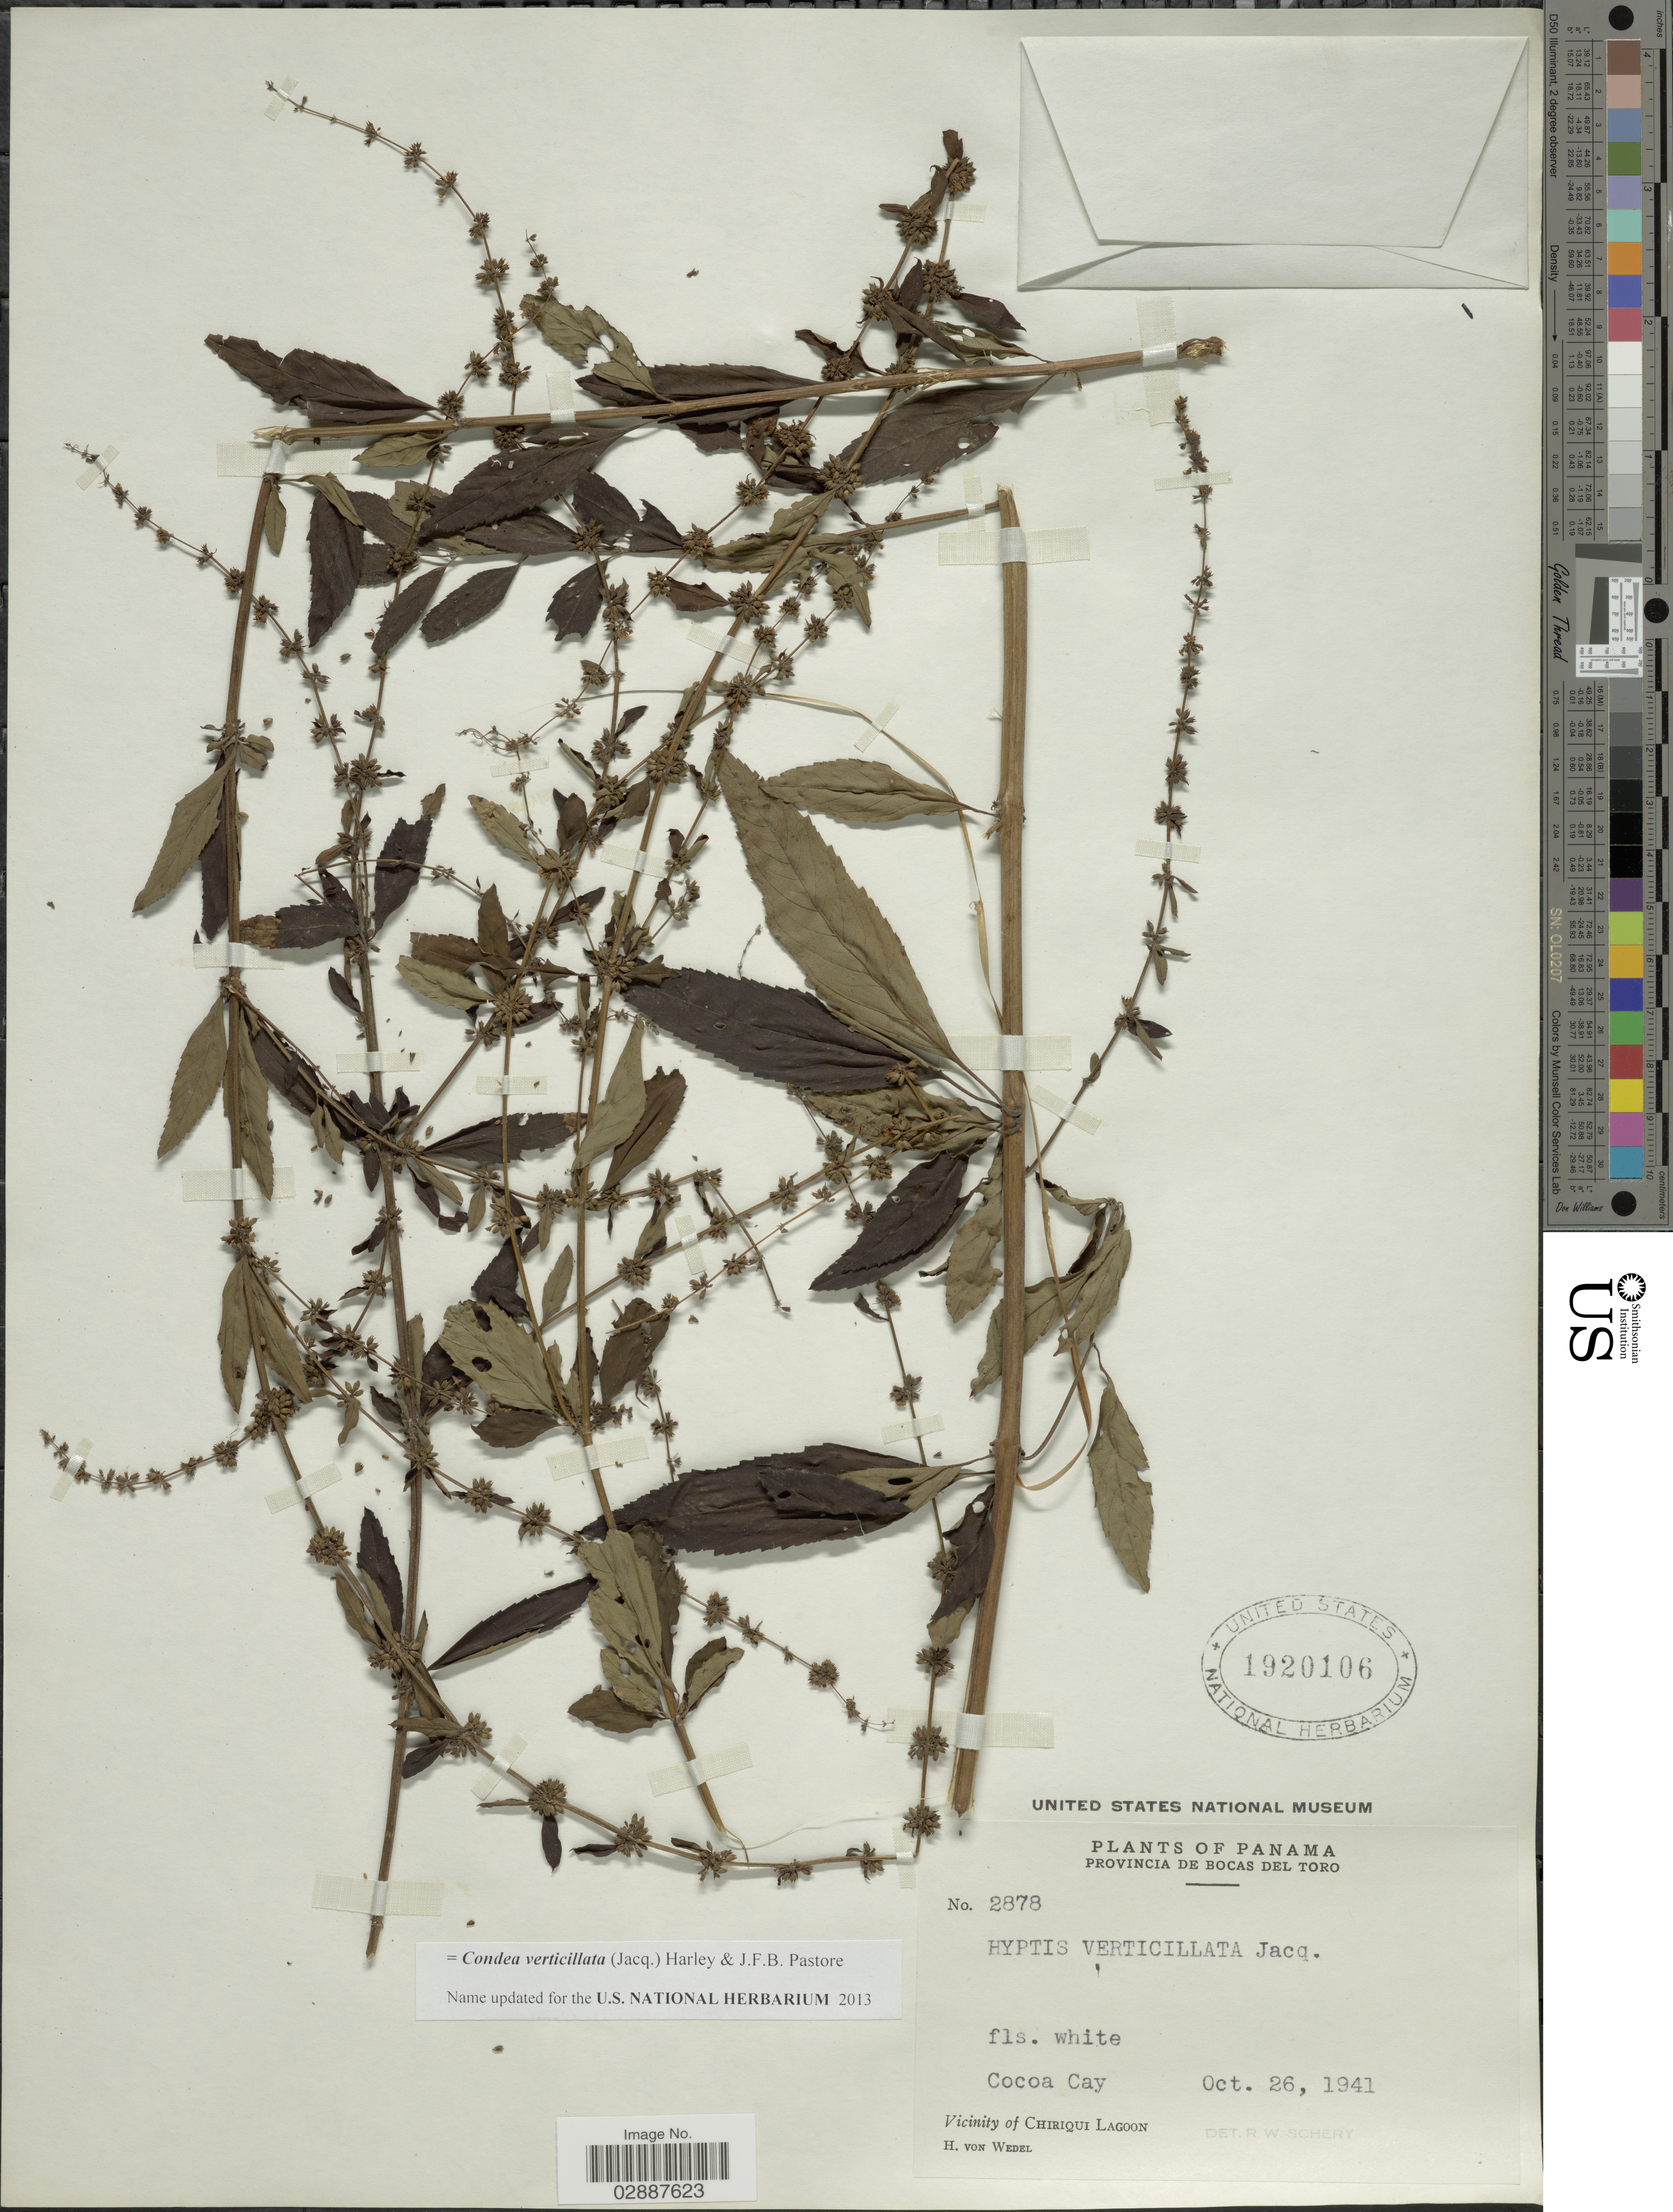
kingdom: Plantae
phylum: Tracheophyta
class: Magnoliopsida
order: Lamiales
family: Lamiaceae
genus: Condea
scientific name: Condea verticillata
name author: (Jacq.) Harley & J.F.B. Pastore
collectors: H. von Wedel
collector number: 2878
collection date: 1941-10-26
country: Panama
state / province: Bocas del Toro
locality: Cocoa Cay. Vicinity of Chiriqui Lagoon.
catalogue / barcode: US 1920106